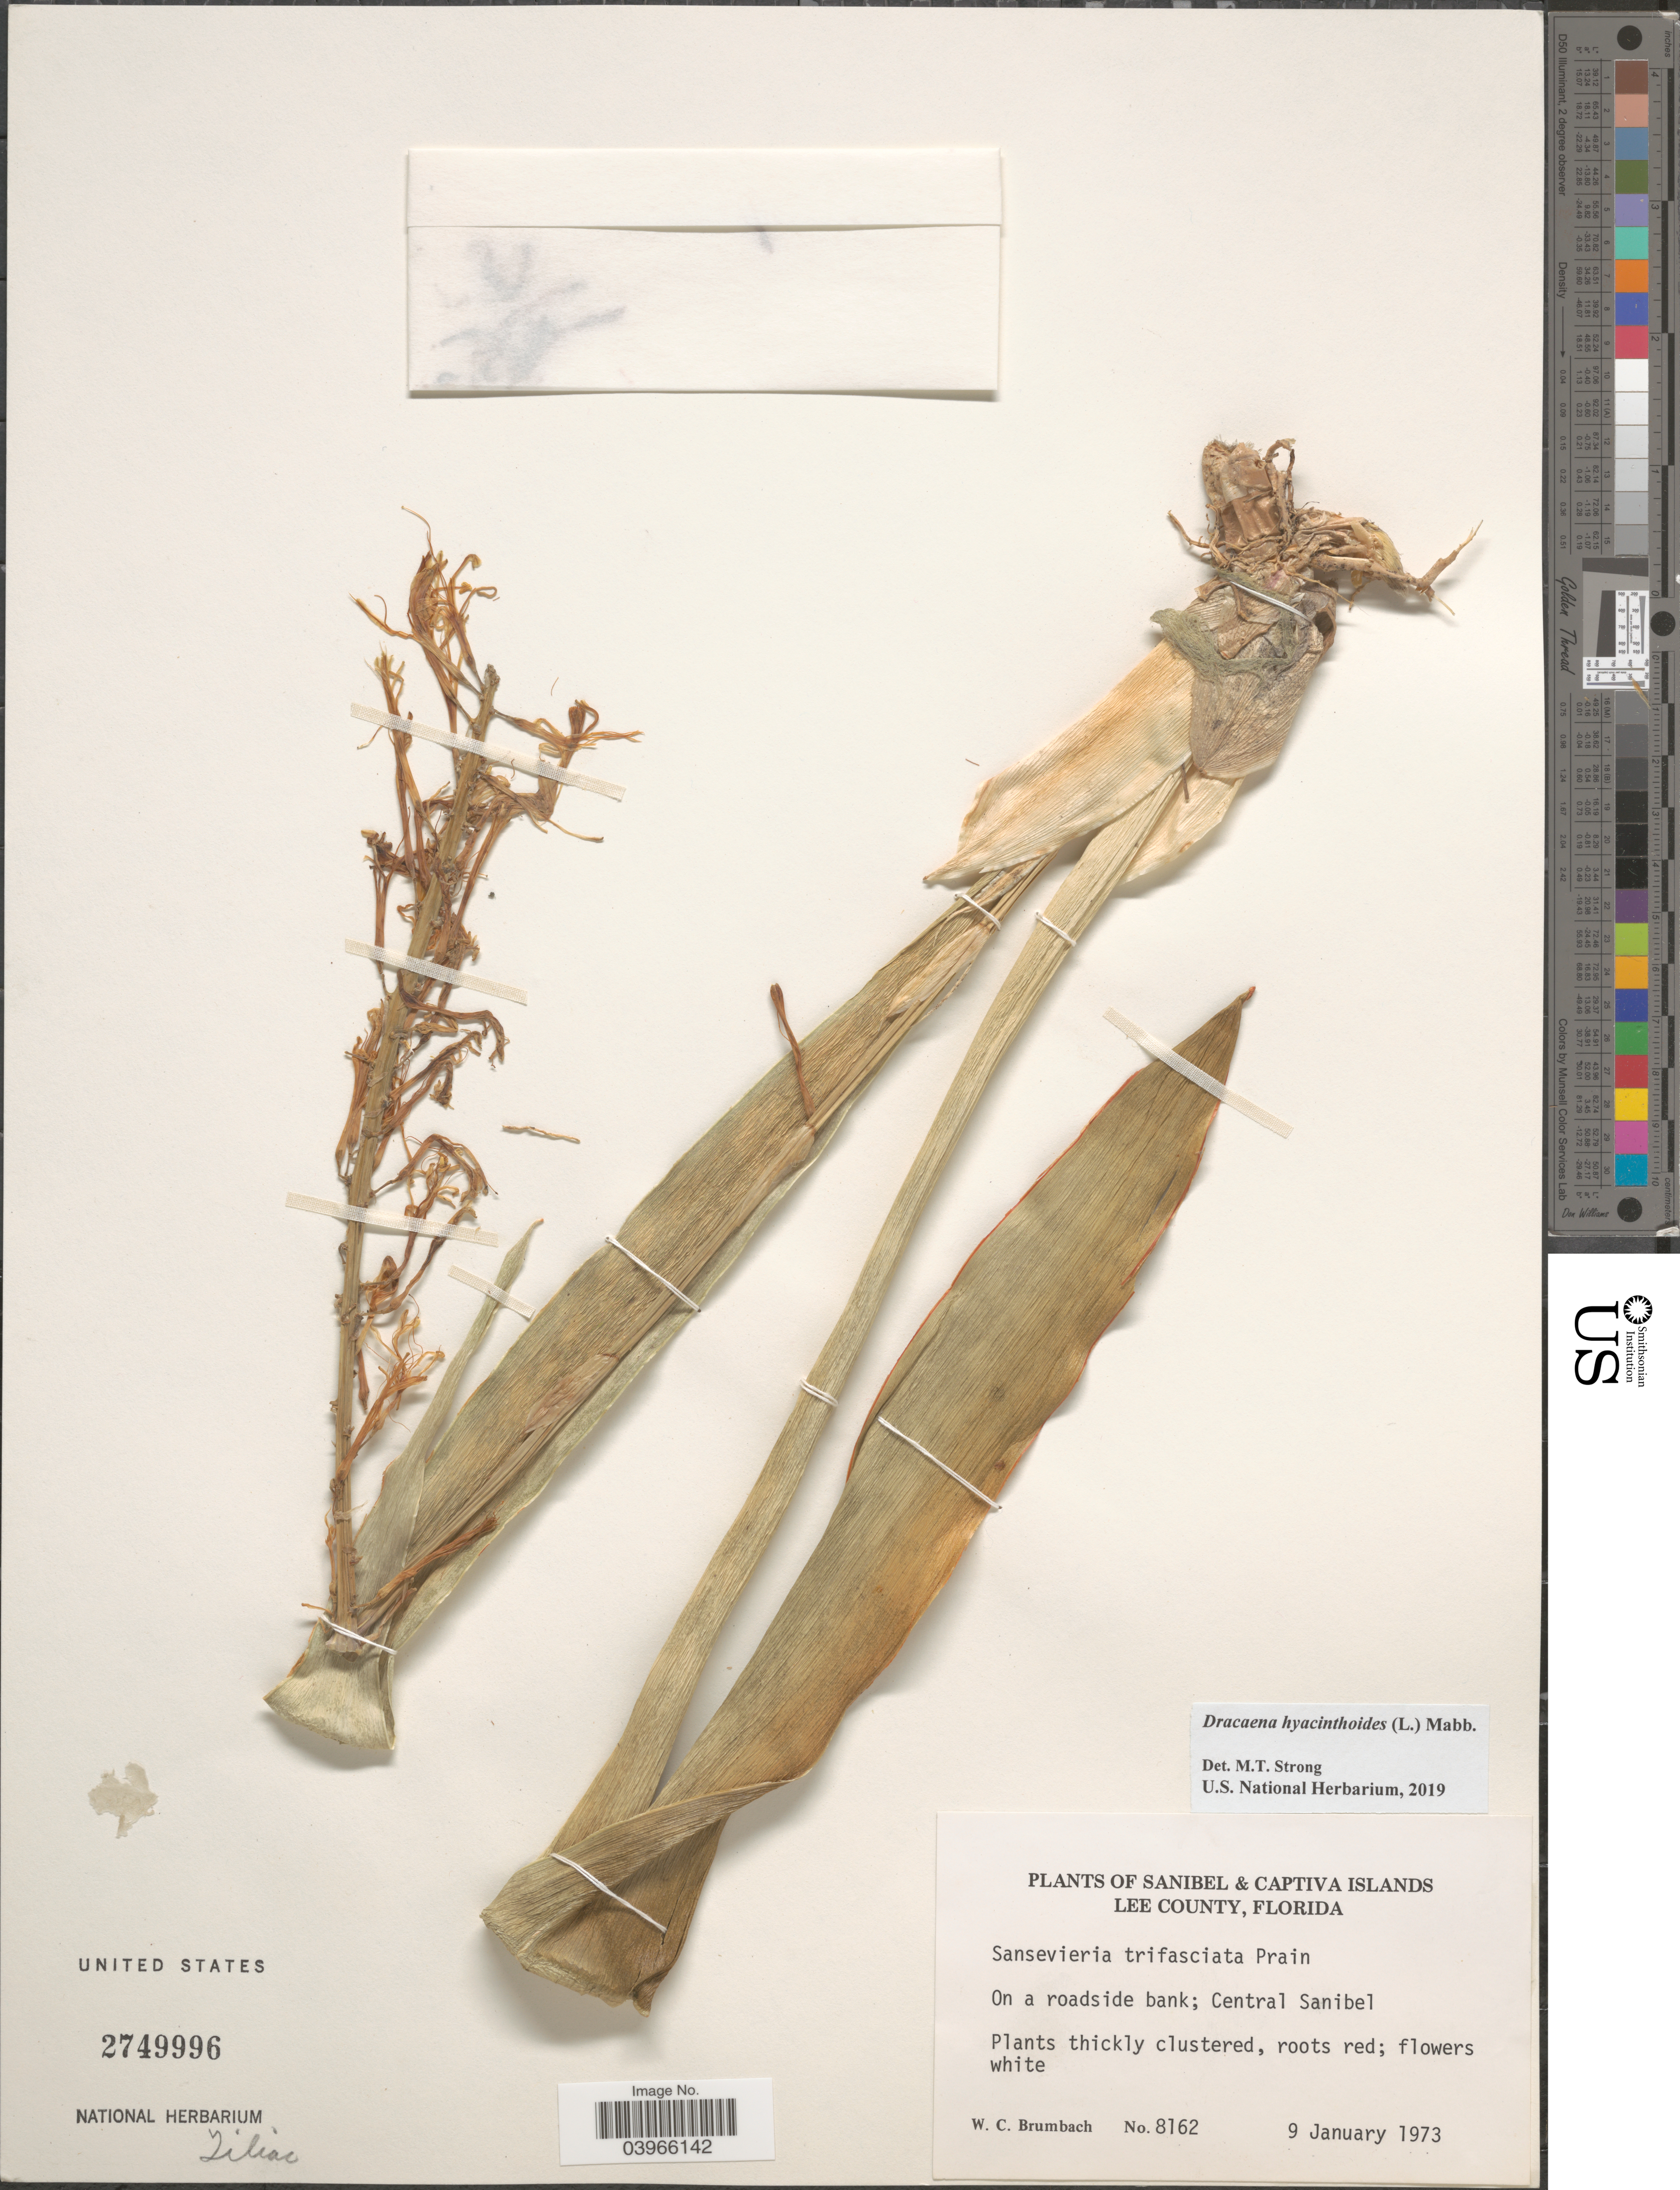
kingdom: Plantae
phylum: Tracheophyta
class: Liliopsida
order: Asparagales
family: Asparagaceae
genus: Dracaena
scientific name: Dracaena hyacinthoides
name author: (L.) Mabb.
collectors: W. C. Brumbach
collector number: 8162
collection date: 1973-01-09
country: United States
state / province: Florida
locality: Sanibel & Captiva Islands. Lee County. Central Sanibel.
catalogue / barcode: US 2749996